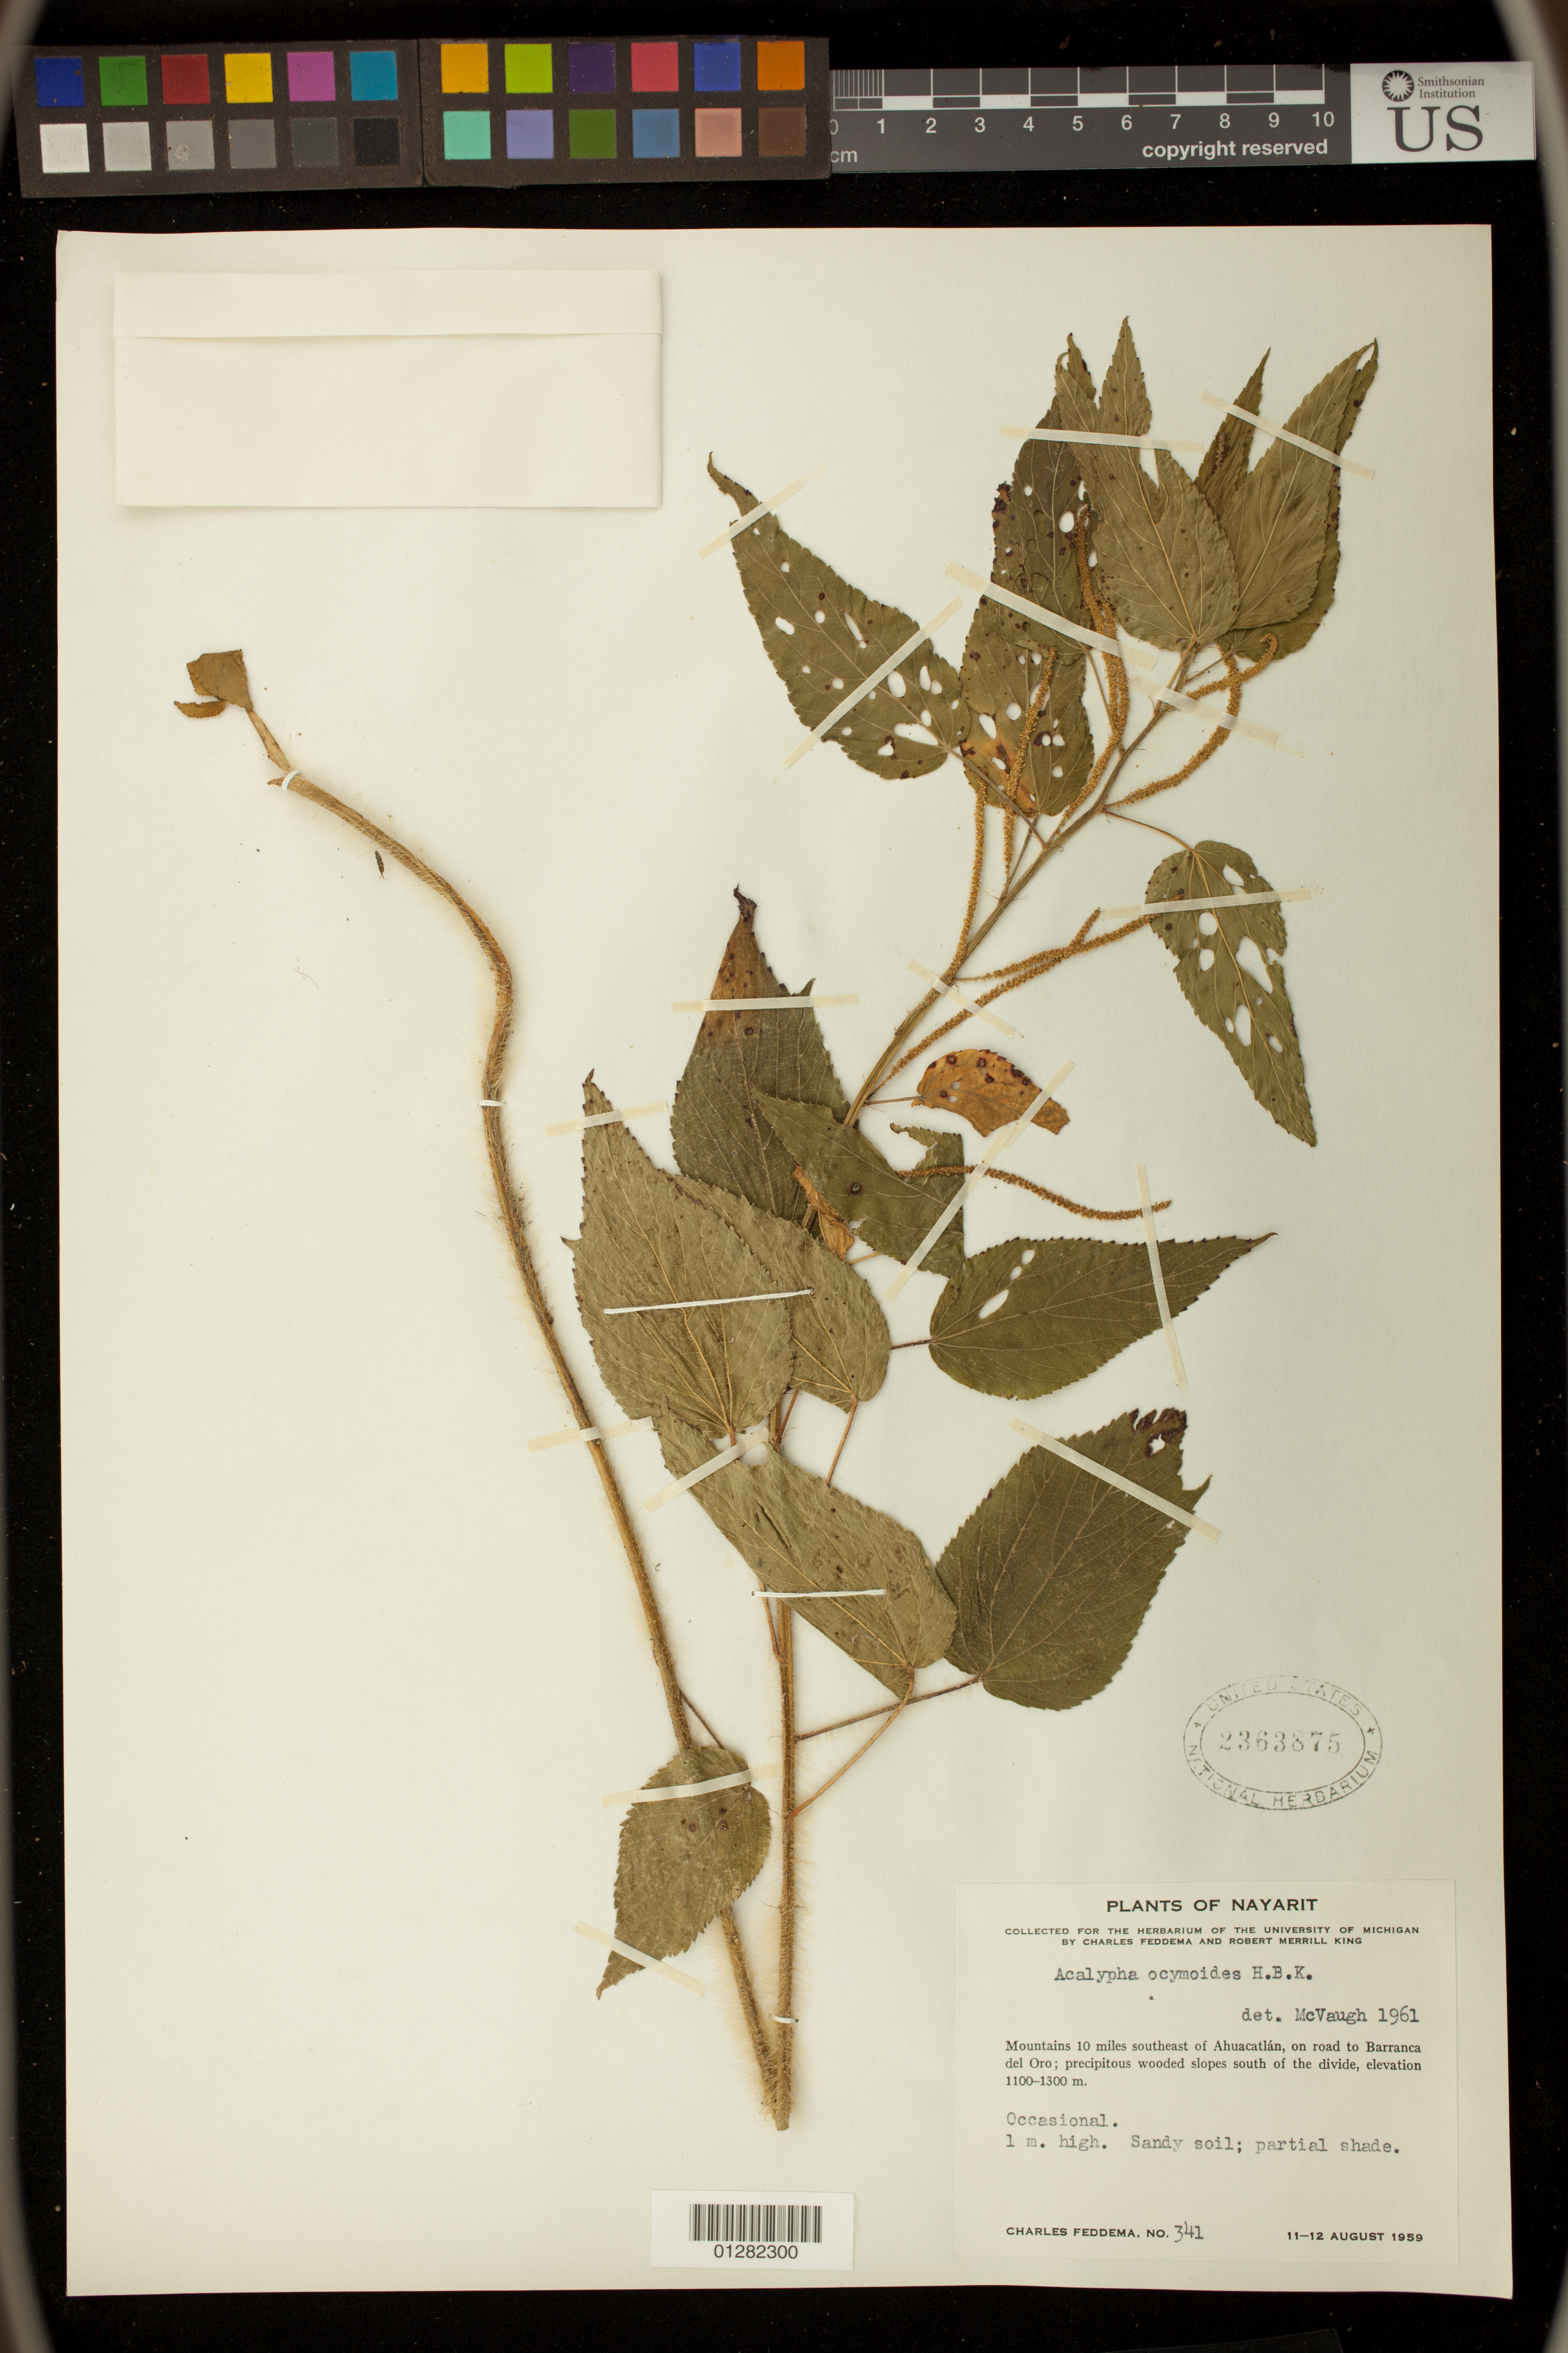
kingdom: Plantae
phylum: Tracheophyta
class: Magnoliopsida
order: Malpighiales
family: Euphorbiaceae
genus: Acalypha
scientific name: Acalypha ocymoides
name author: Kunth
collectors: R. Kral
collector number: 341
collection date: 1959-08-11/1959-08-12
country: Mexico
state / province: Nayarit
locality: Mountains 10 miles southeast of Ahuacatlan on road to Barranca del Oro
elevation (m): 1100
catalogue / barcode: US 2363875